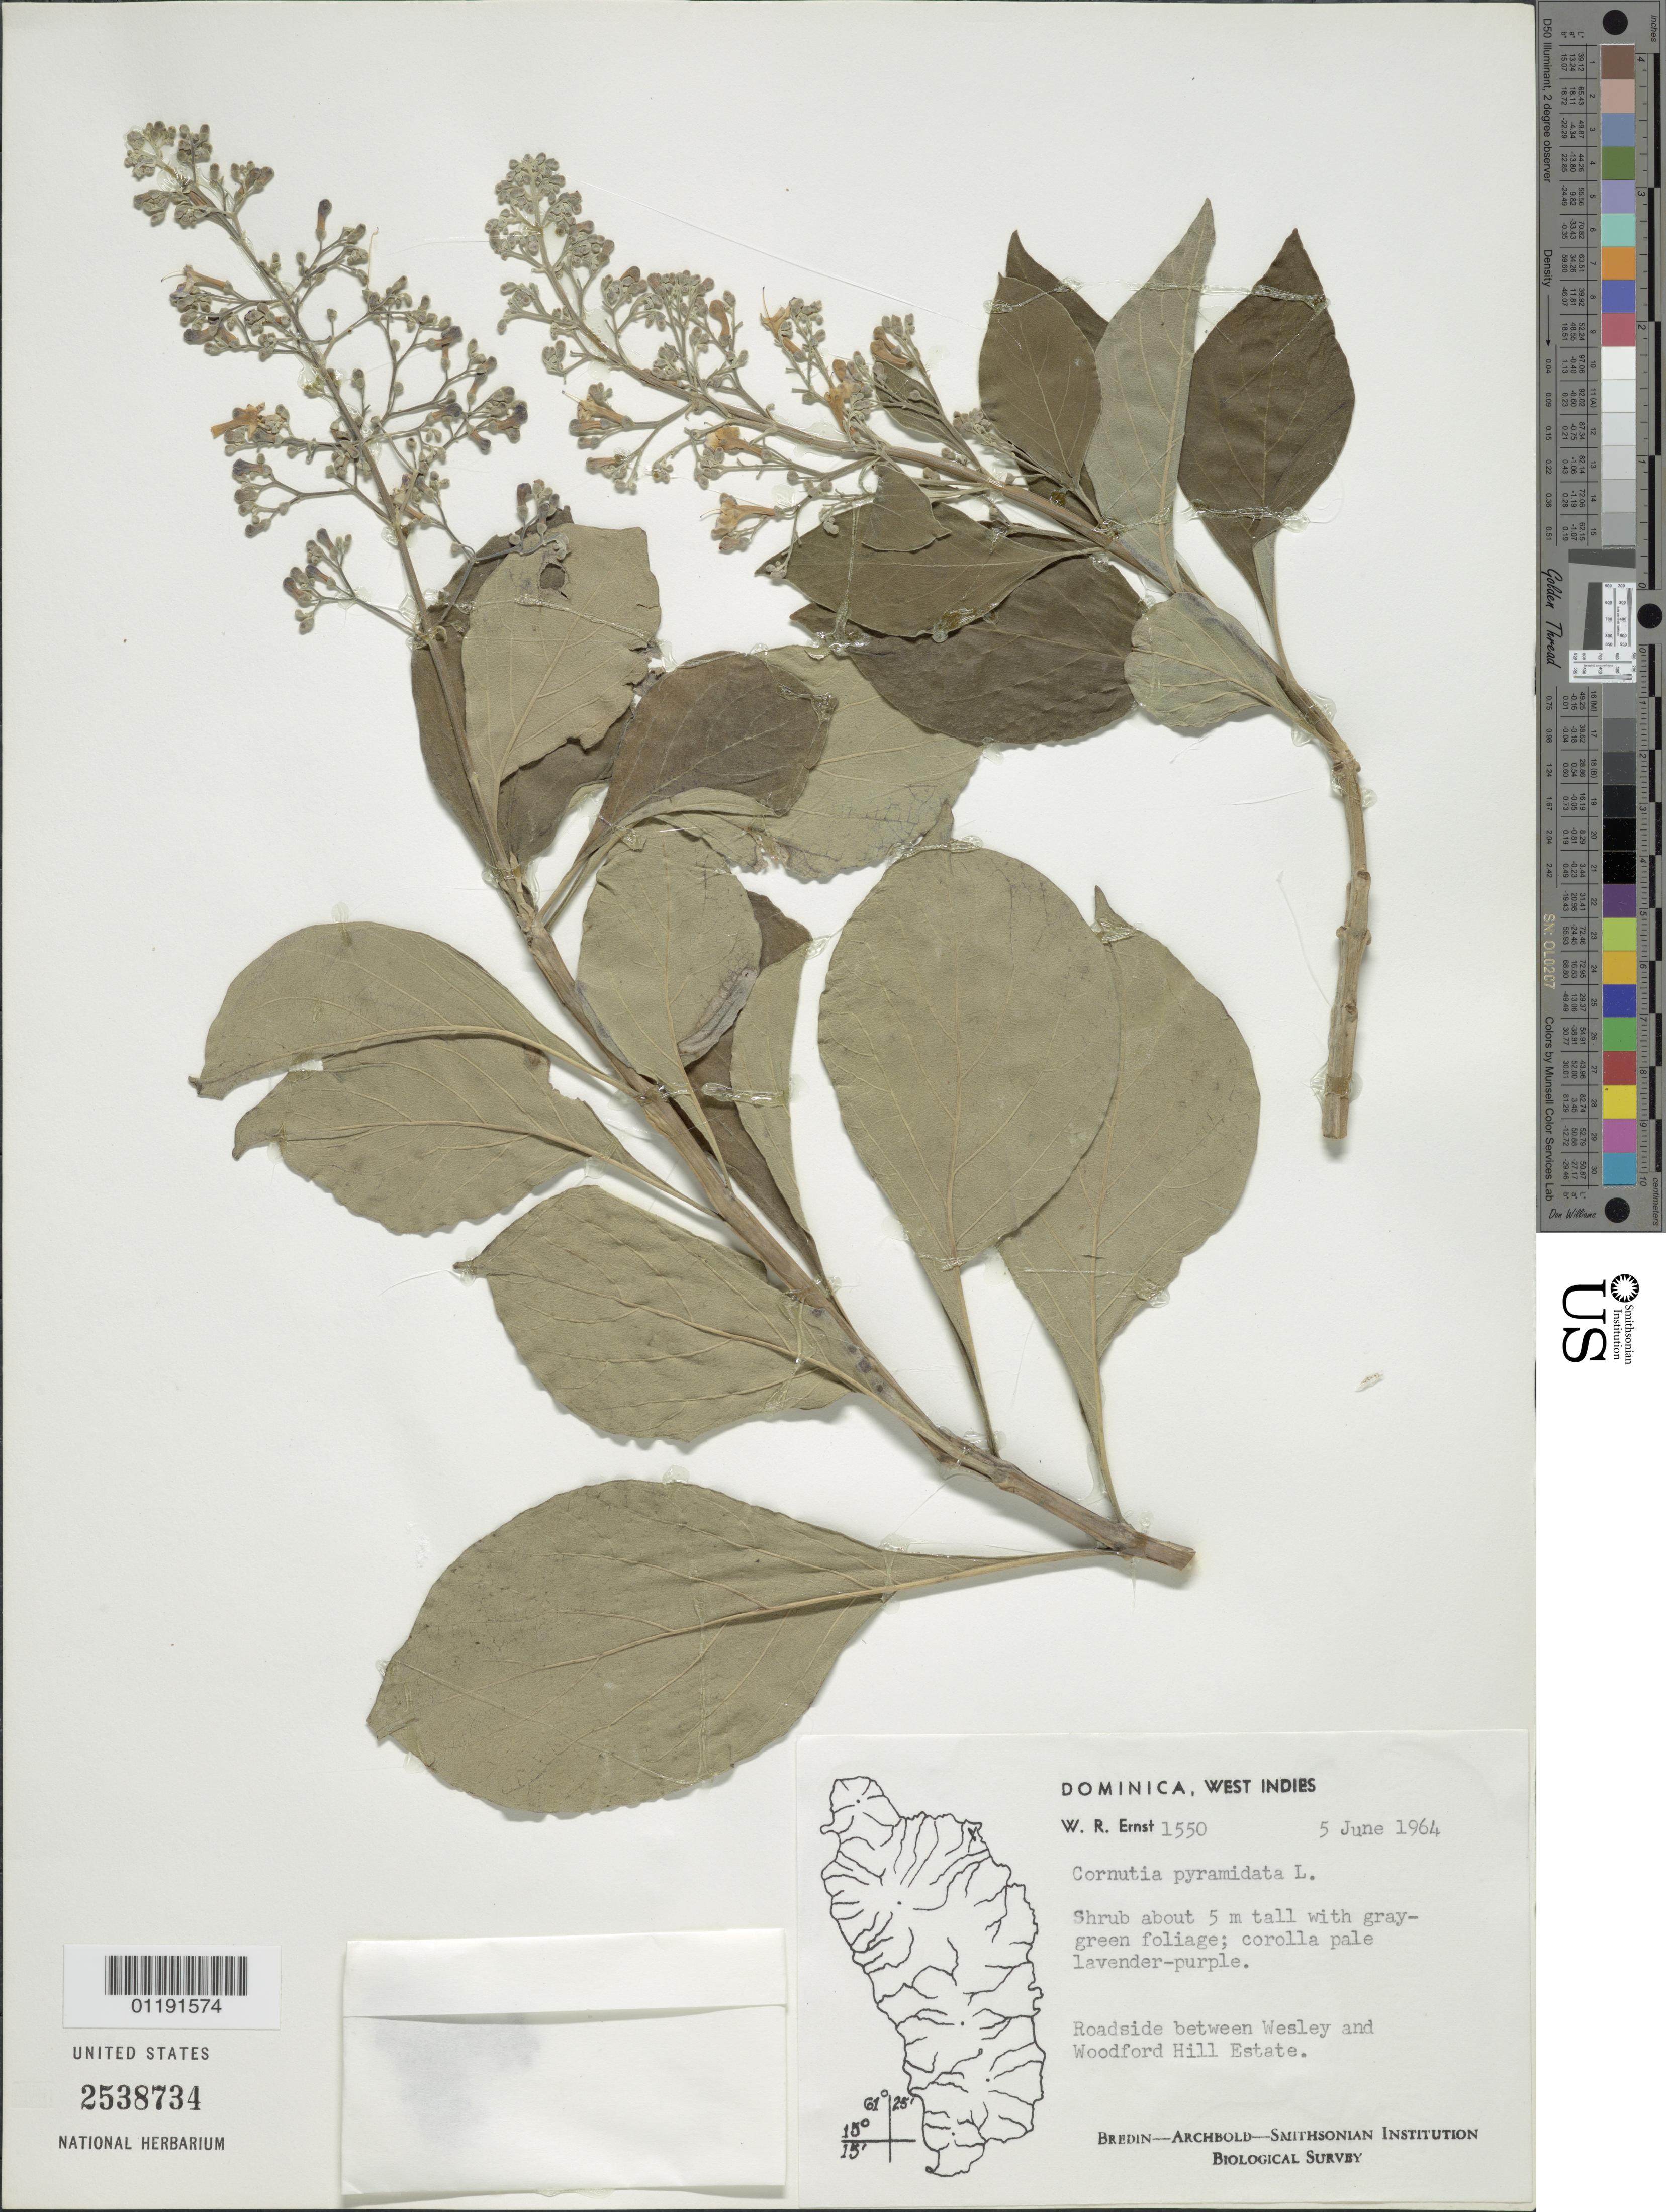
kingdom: Plantae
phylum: Tracheophyta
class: Magnoliopsida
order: Lamiales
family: Lamiaceae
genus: Cornutia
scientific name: Cornutia pyramidata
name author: L.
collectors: W. R. Ernst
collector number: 1550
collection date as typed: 05 Jun 1964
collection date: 1964-06-05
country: Dominica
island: Dominica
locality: Calibishie road to Woodford Hill Estate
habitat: Roadside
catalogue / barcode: US 2538734